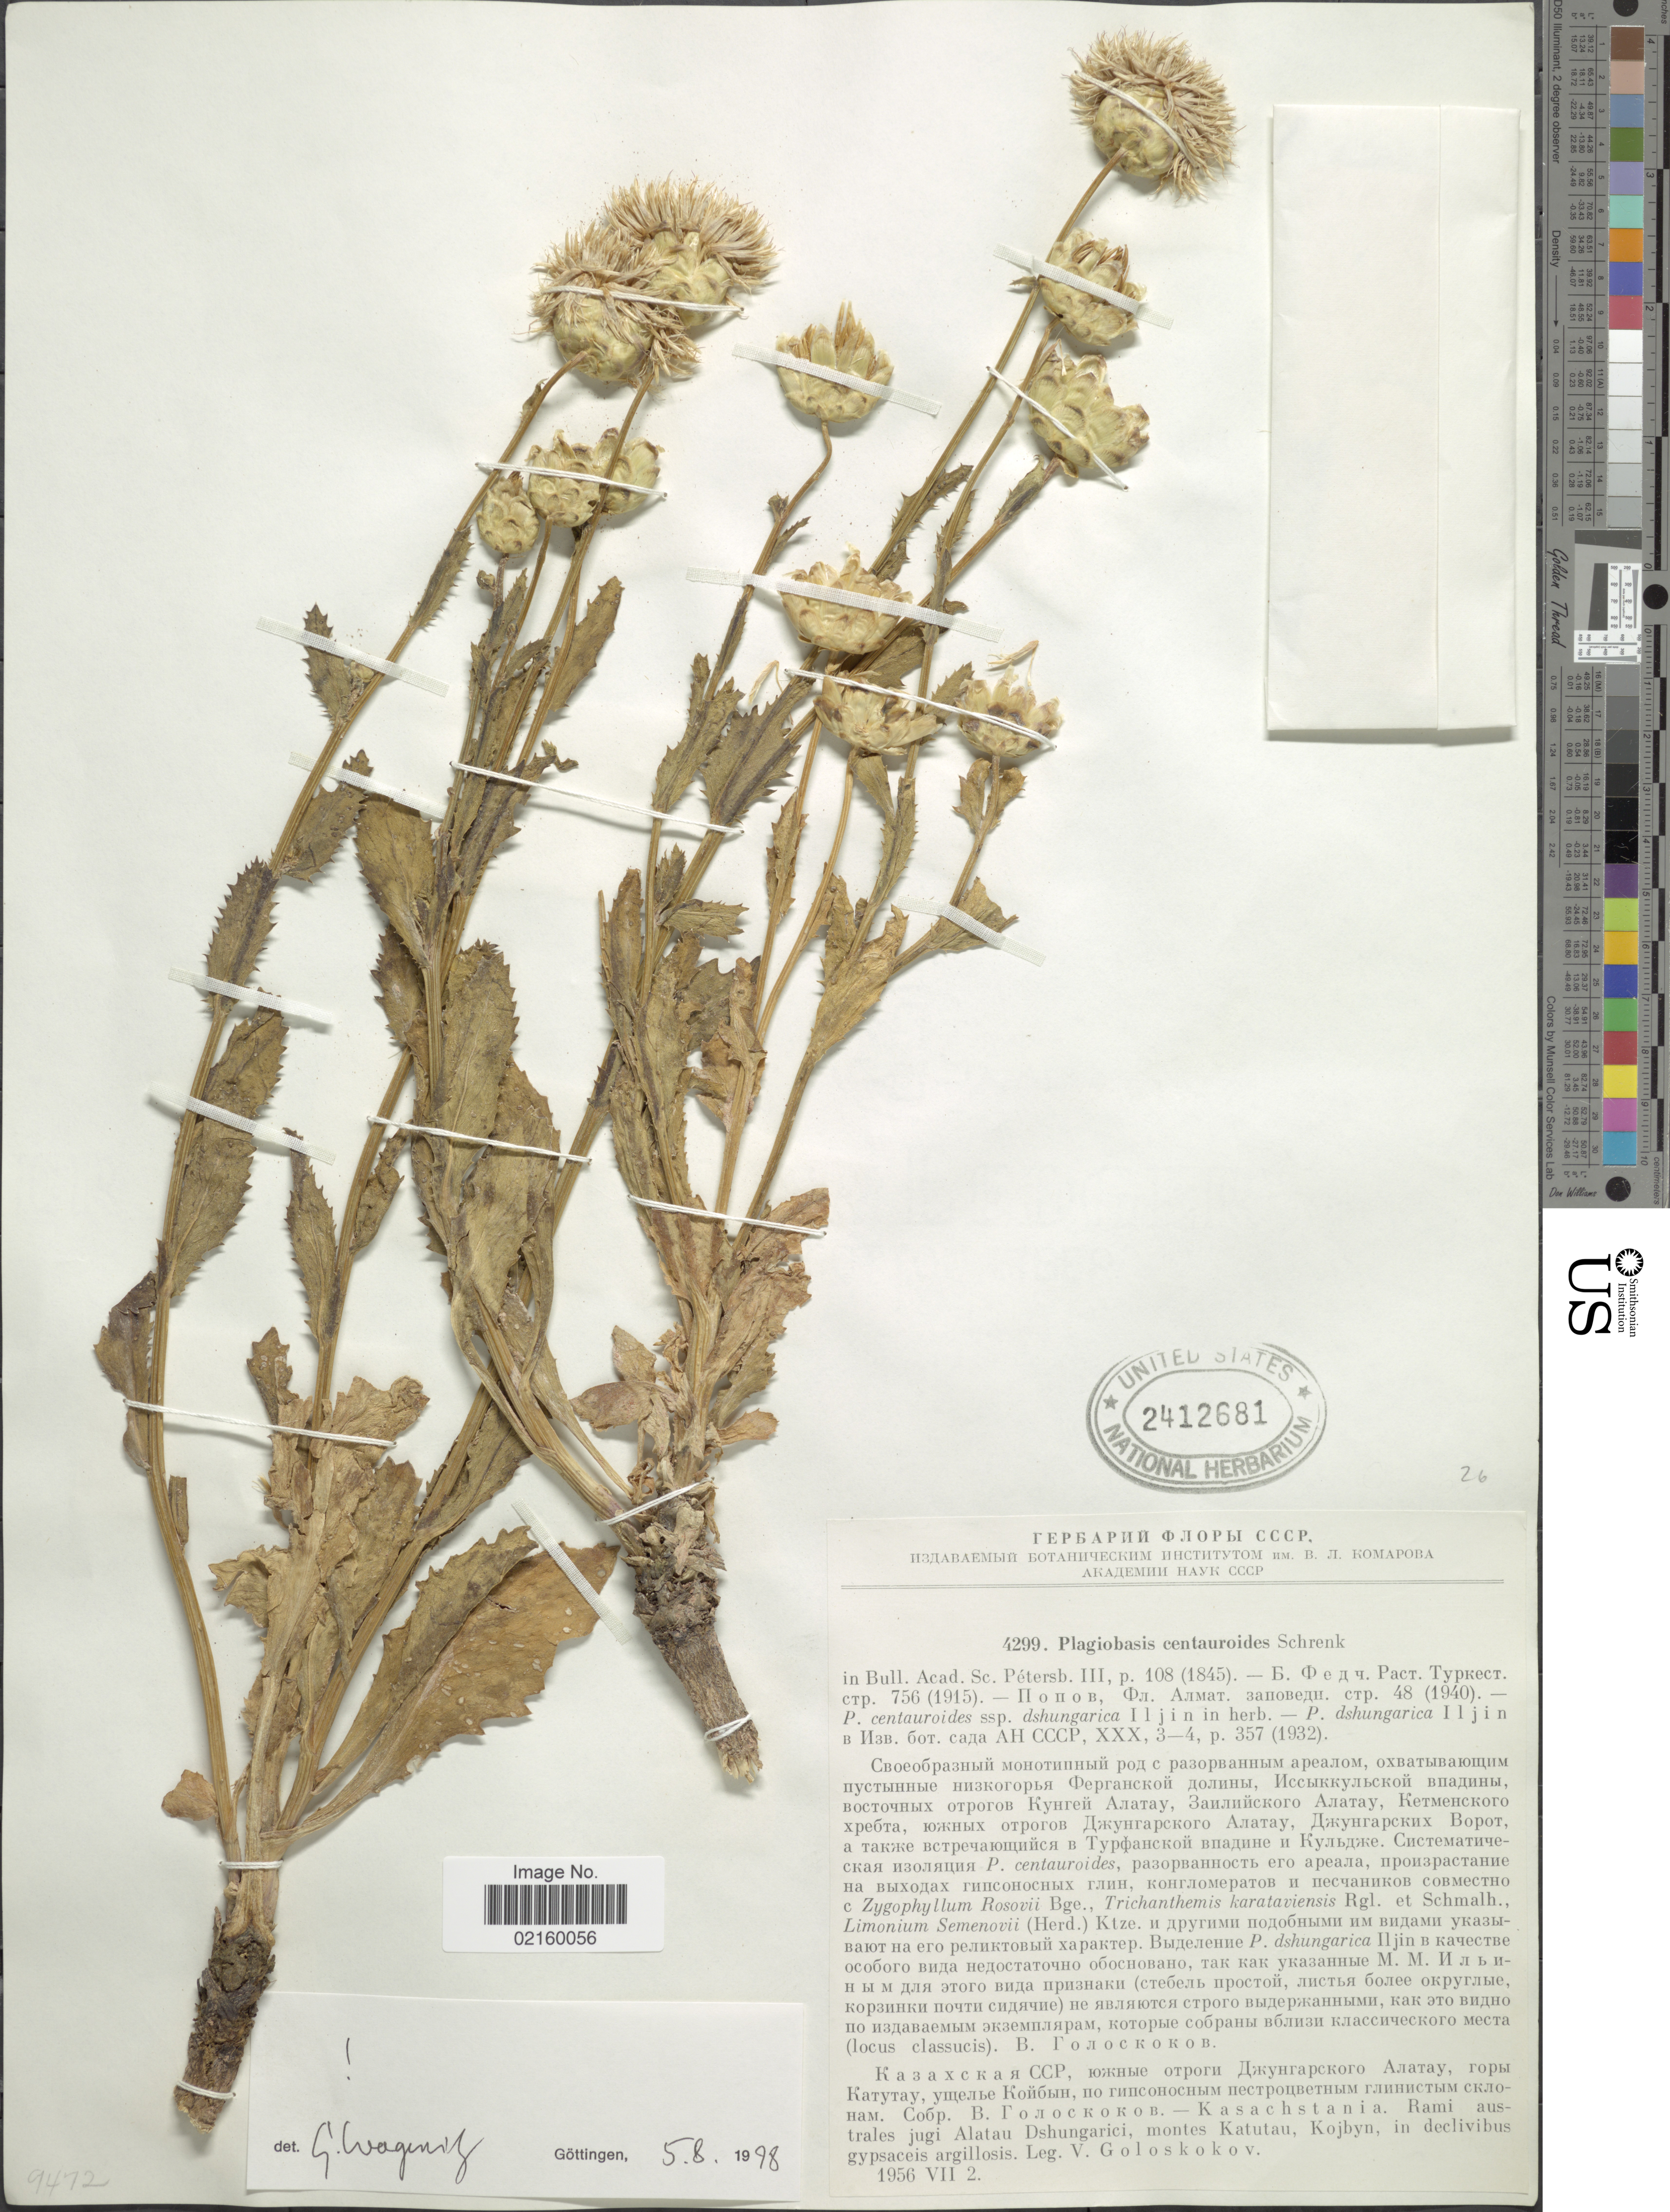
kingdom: Plantae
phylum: Tracheophyta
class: Magnoliopsida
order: Asterales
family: Asteraceae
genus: Plagiobasis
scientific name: Plagiobasis centauroides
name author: Schrenk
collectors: V. P. Goloskokov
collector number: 4299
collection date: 1956-07-02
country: Kazakhstan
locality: Kasachstania, Rami australes jugi Alatau Dshungarici, montes Katutau, Kojbyn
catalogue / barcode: US 2412681